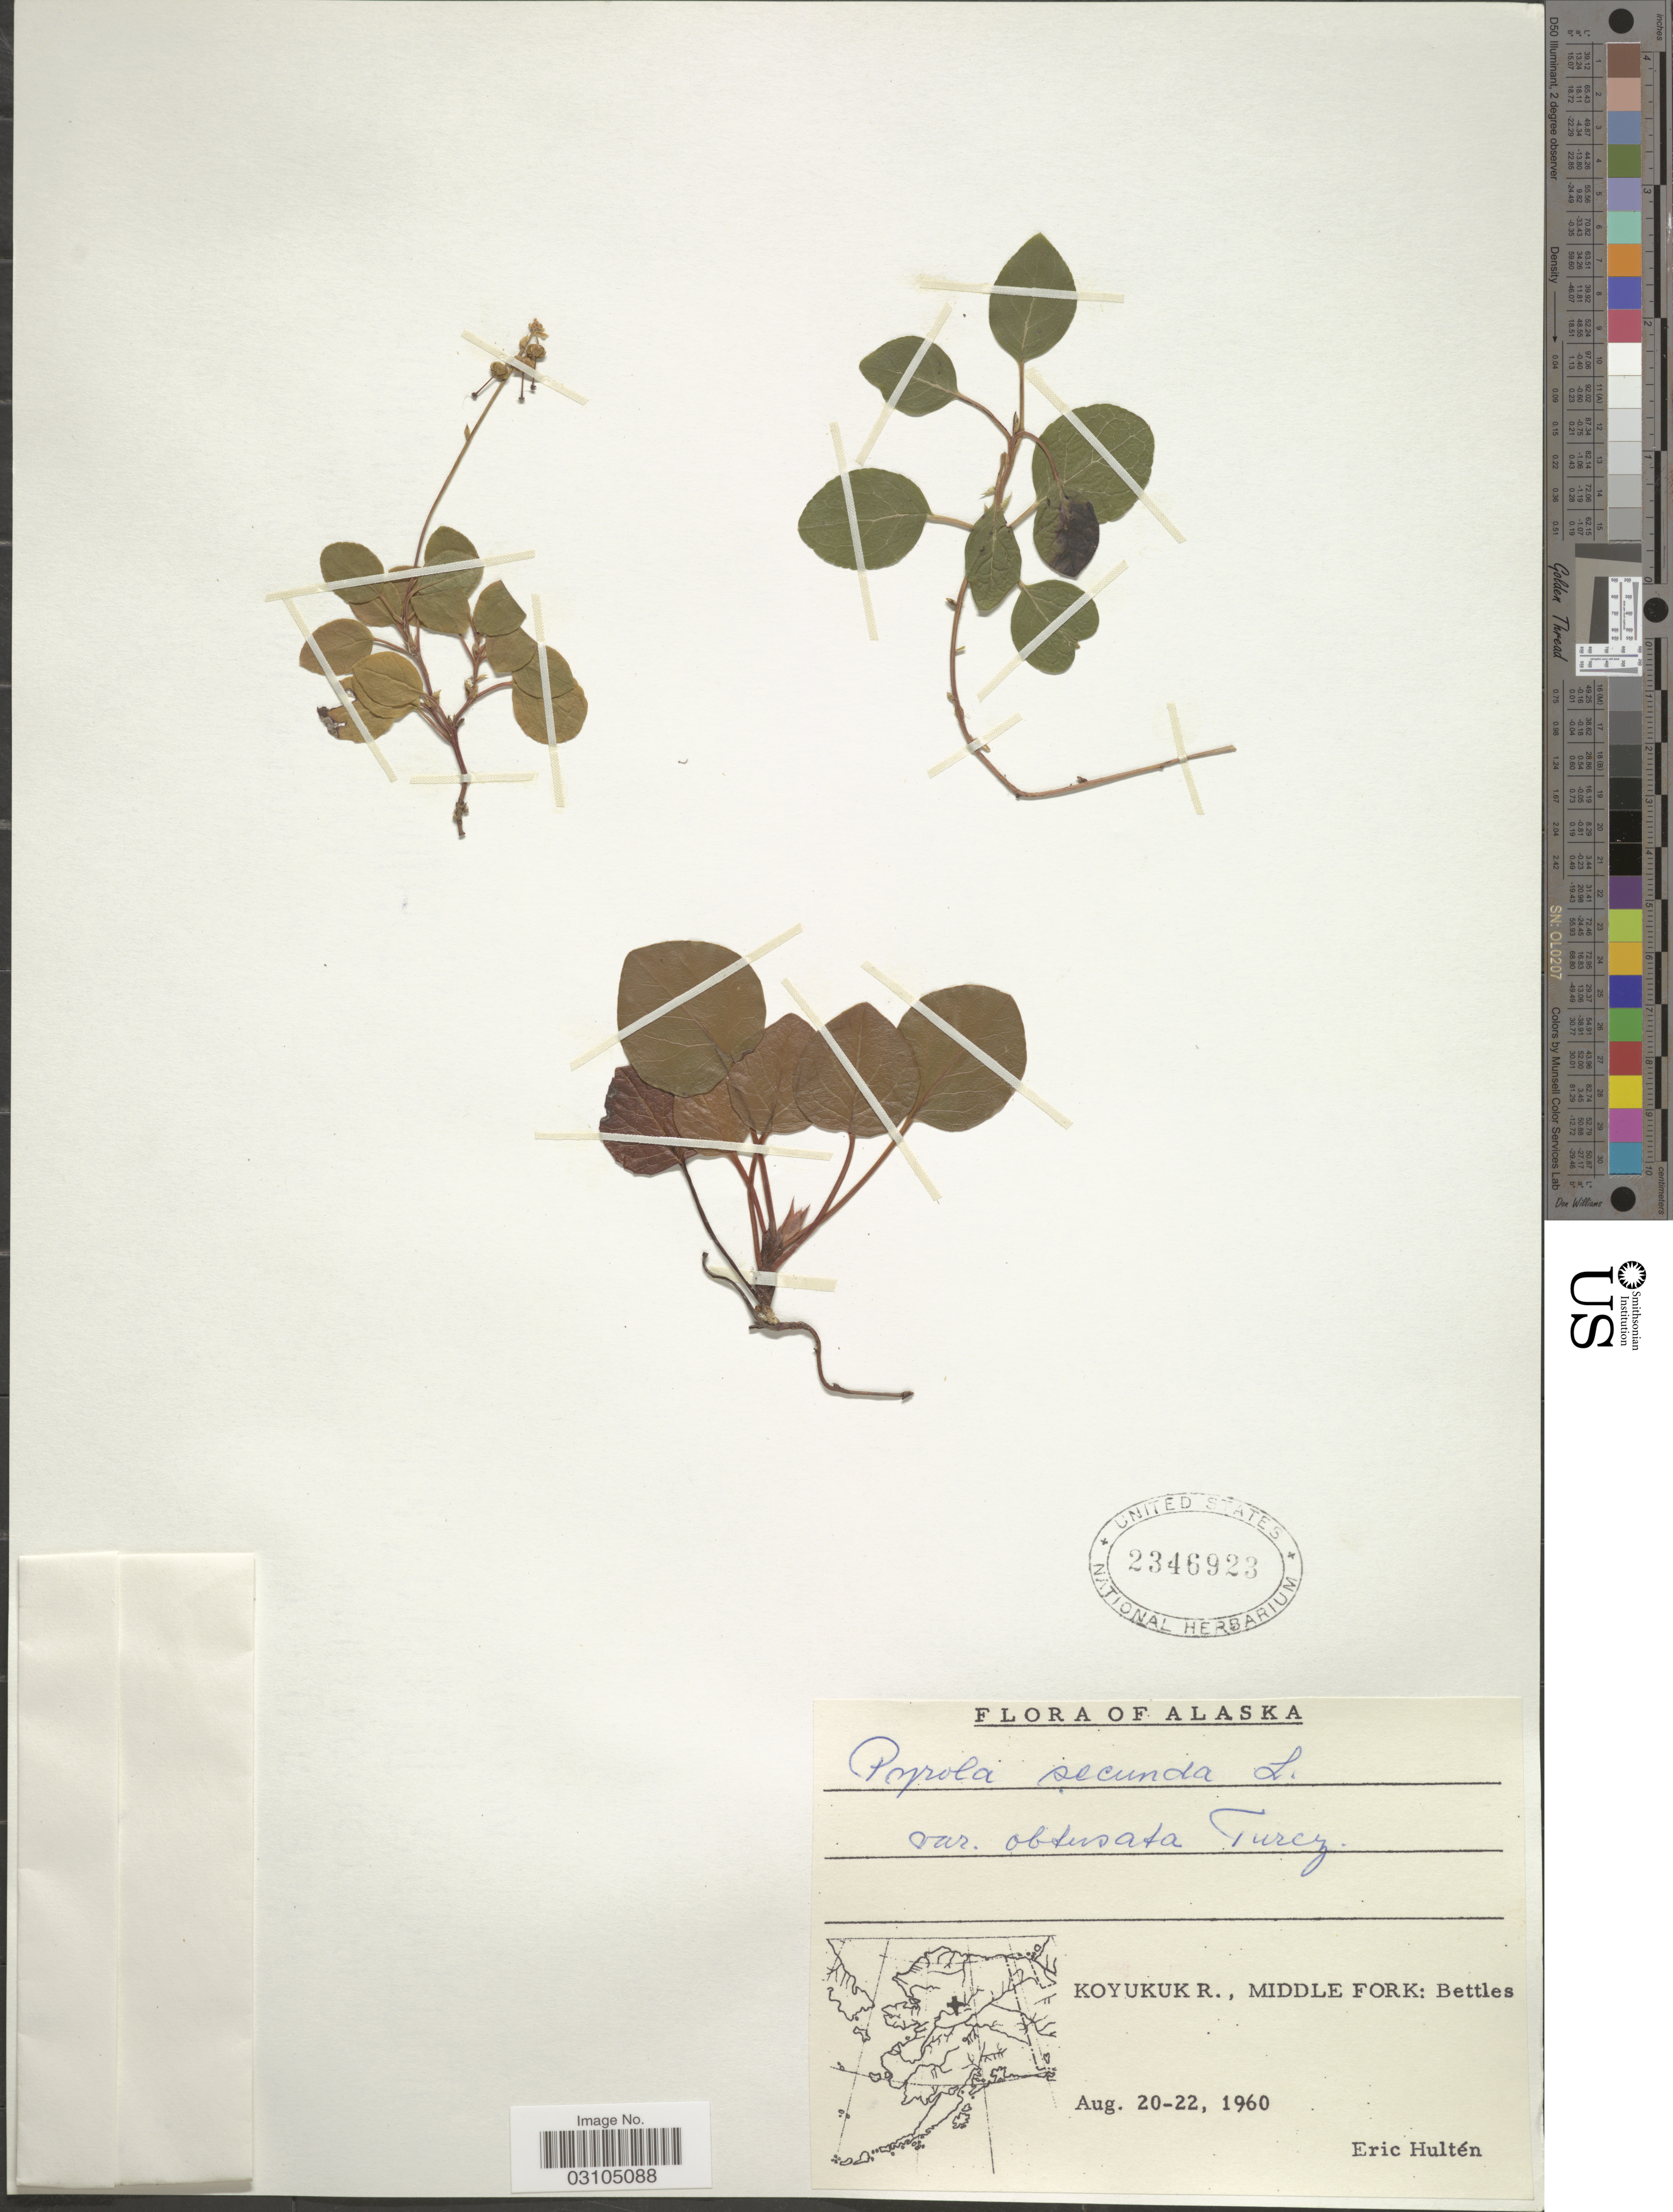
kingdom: Plantae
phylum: Tracheophyta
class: Magnoliopsida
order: Ericales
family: Ericaceae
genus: Orthilia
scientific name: Orthilia secunda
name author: (L.) House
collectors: E. G. Hultén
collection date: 1960-08-20/1960-08-22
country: United States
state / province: Alaska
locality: Koyukuk R., Middle Fork: Bettles.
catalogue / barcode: US 2346923